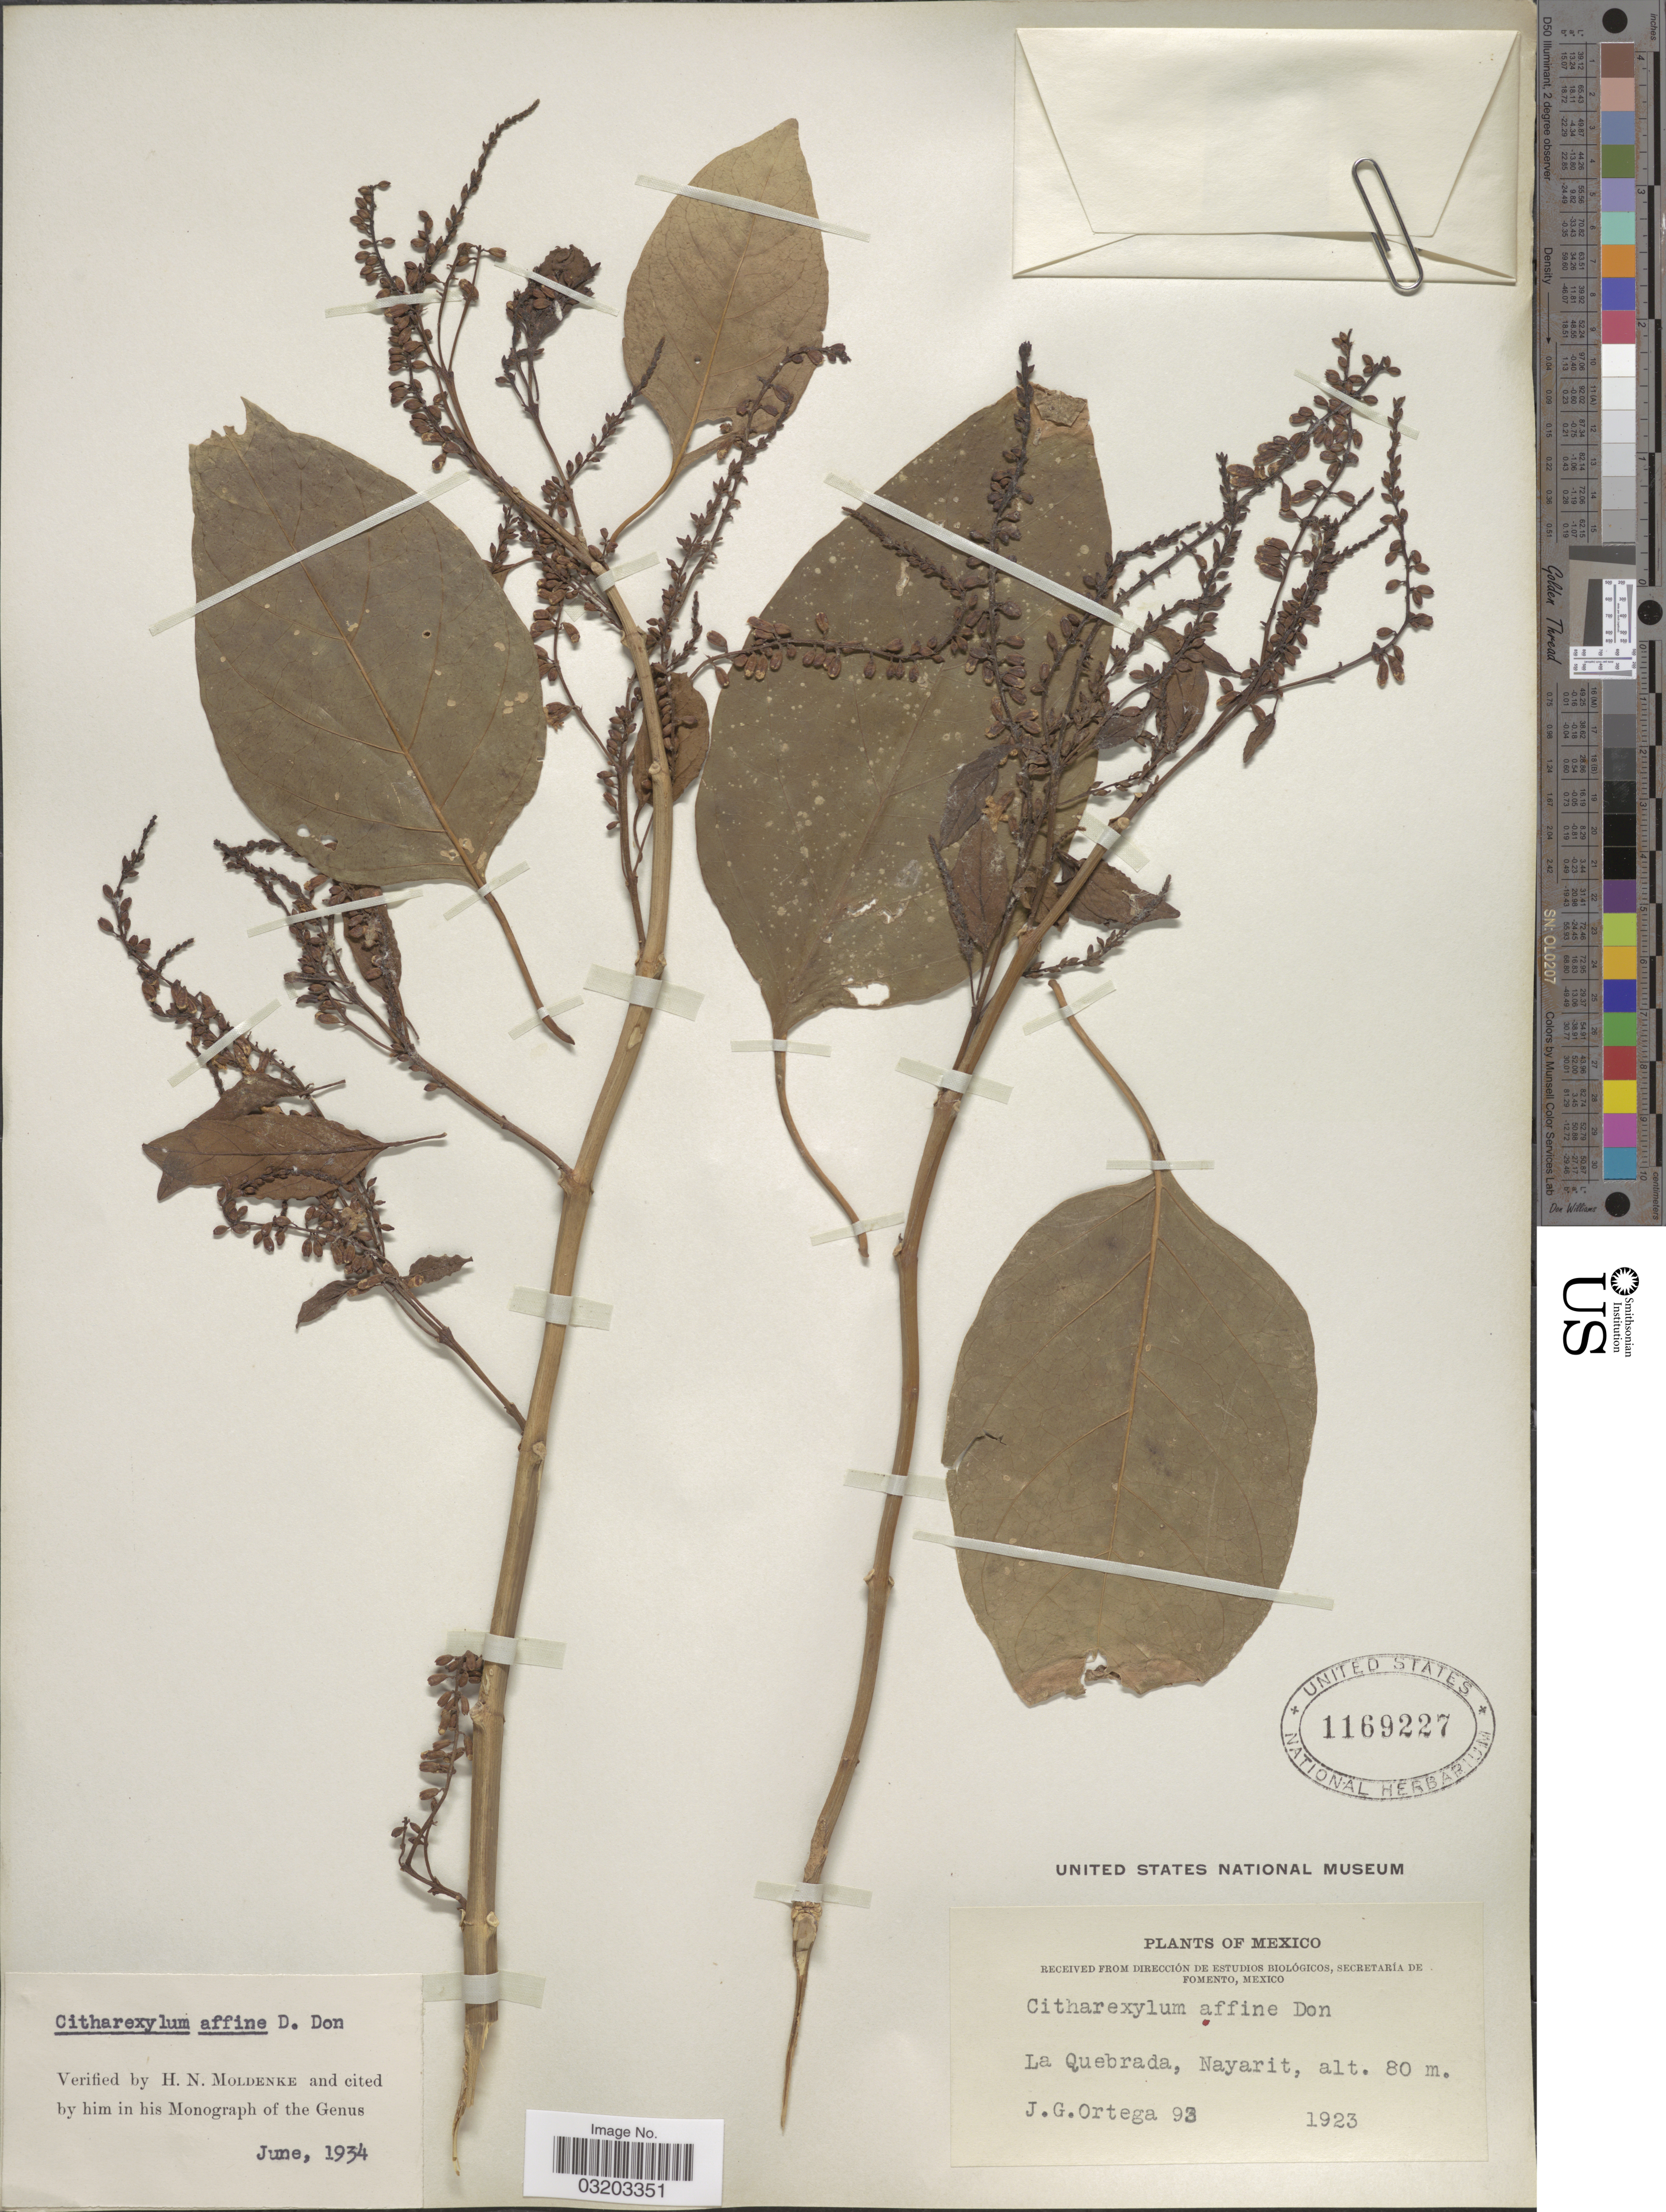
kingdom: Plantae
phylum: Tracheophyta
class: Magnoliopsida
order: Lamiales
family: Verbenaceae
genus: Citharexylum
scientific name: Citharexylum affine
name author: D. Don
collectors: J. Ortega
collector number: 93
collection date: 1923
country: Mexico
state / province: Nayarit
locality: La Quebrada.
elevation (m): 80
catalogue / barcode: US 1169227